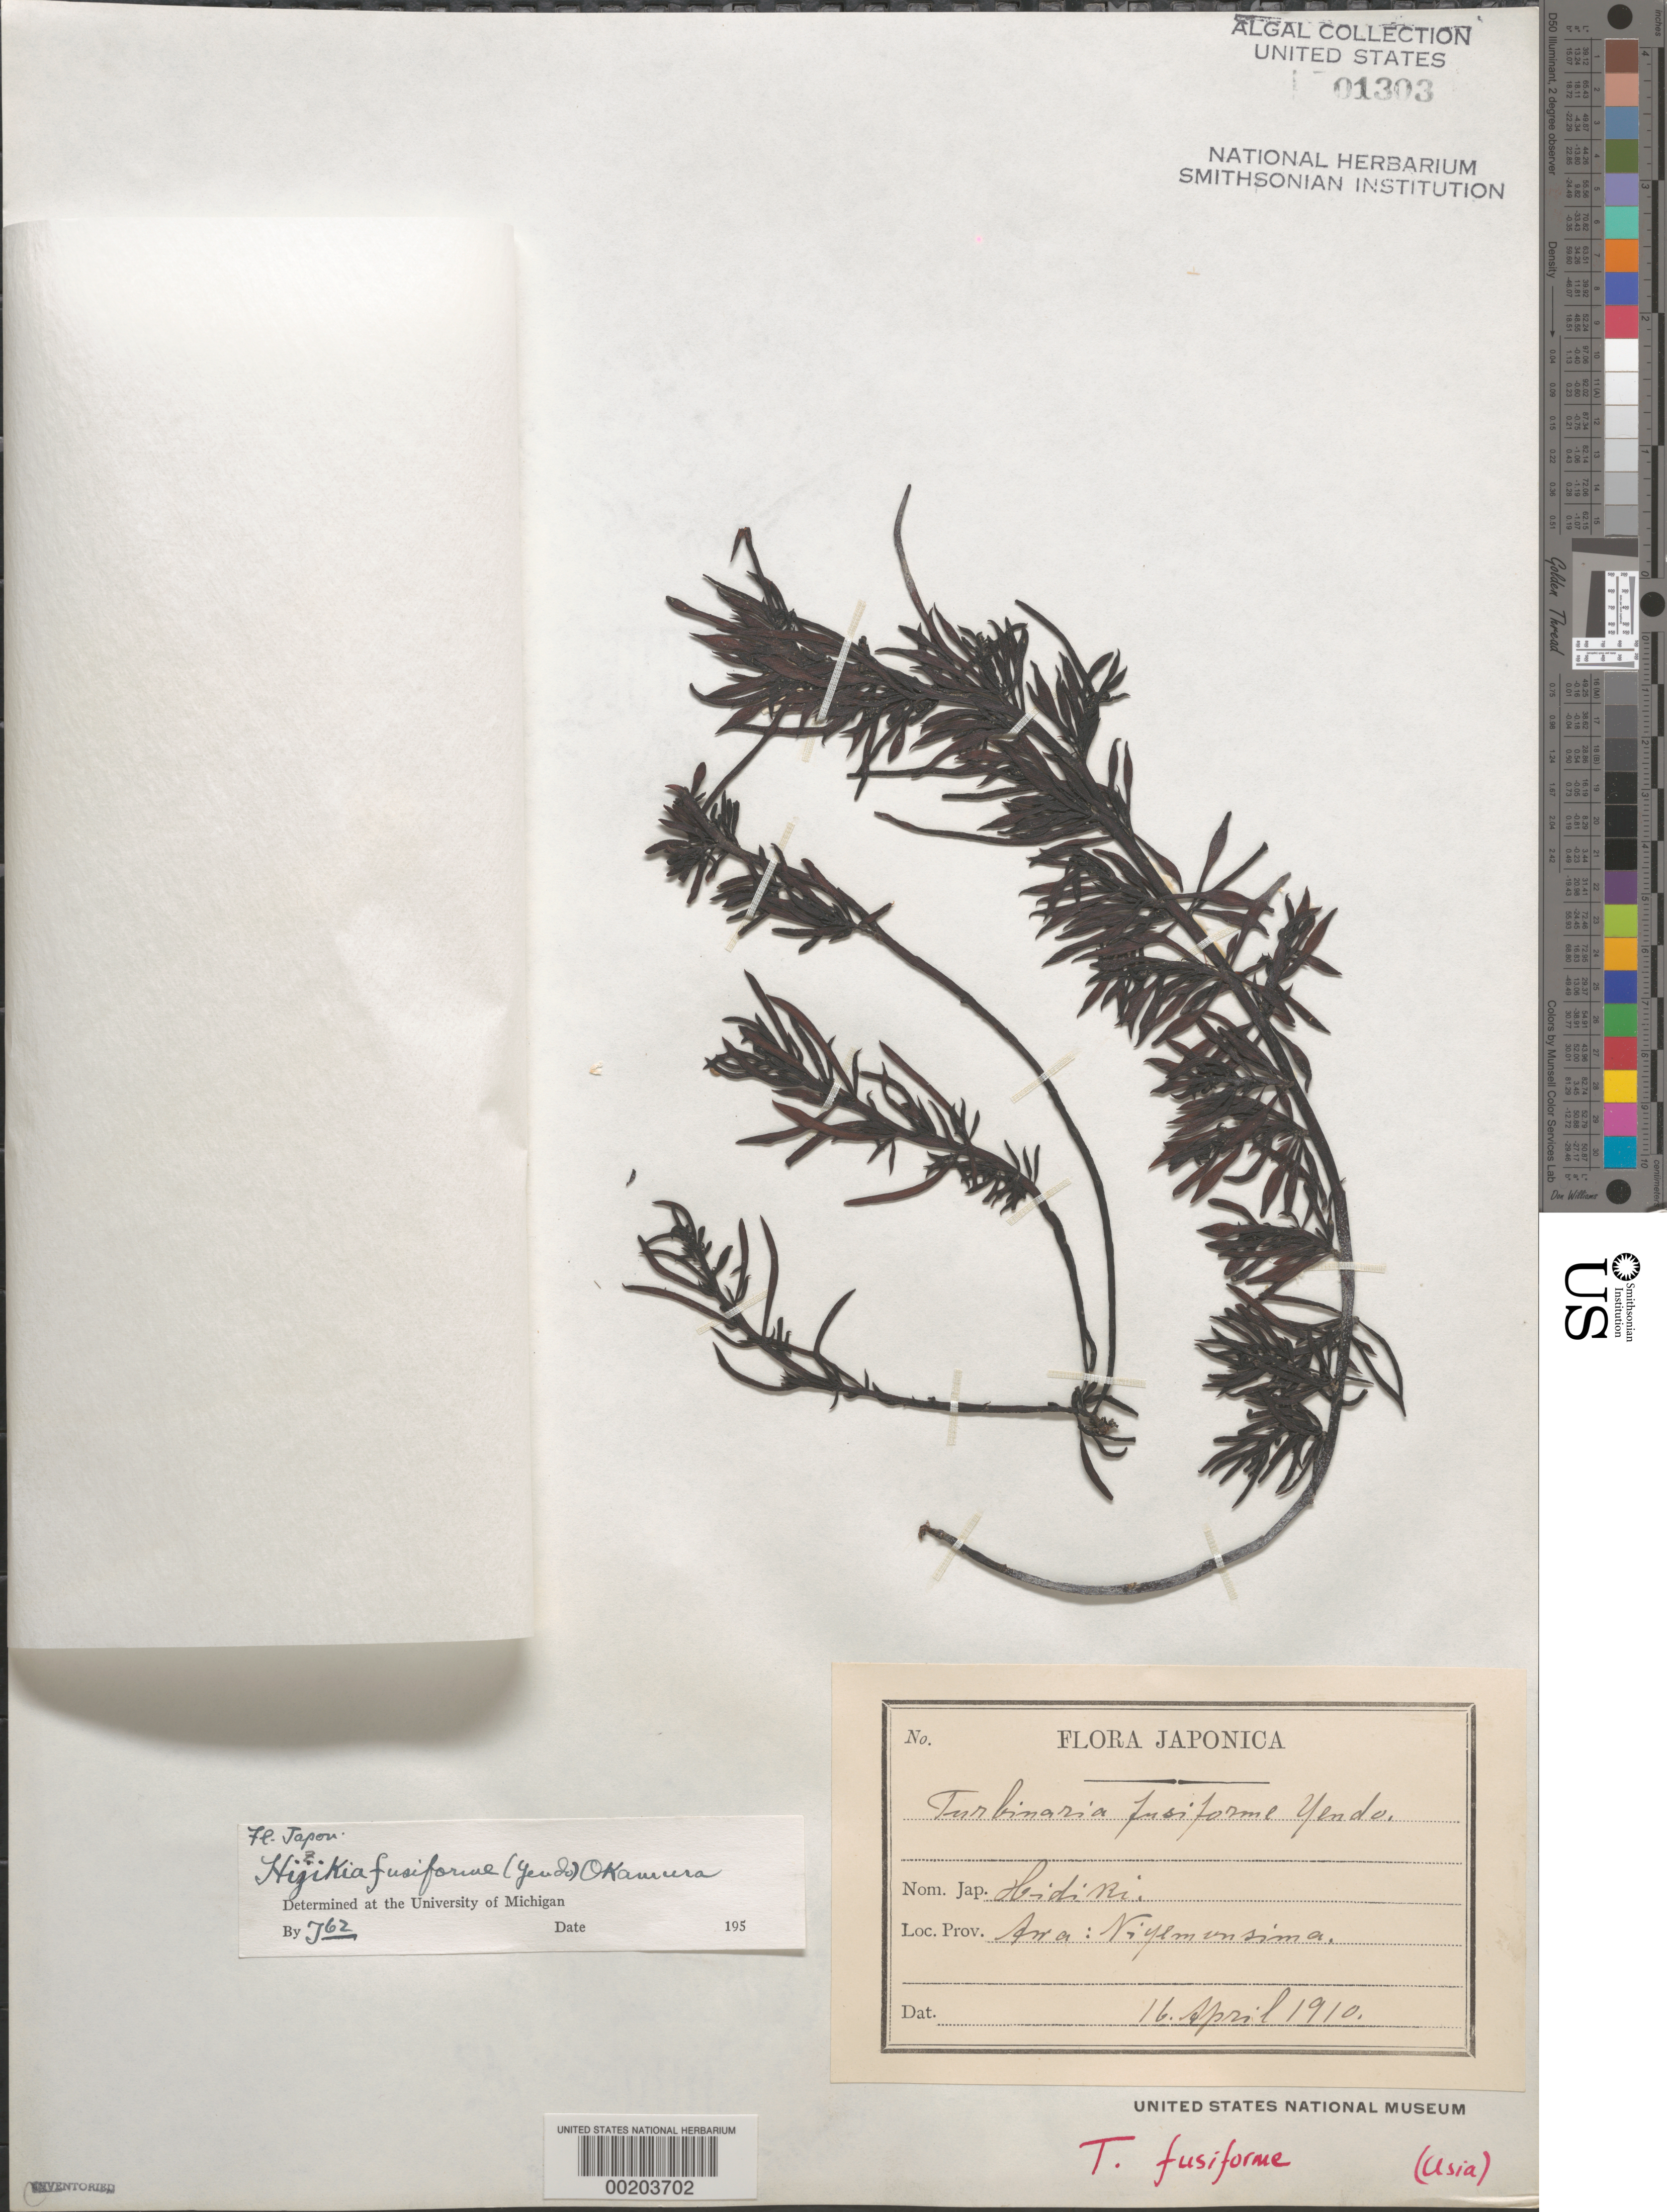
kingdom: Chromista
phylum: Ochrophyta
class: Phaeophyceae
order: Fucales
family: Sargassaceae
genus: Sargassum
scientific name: Sargassum fusiforme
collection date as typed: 16 Apr 1910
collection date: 1910-04-16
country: Japan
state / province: Tiba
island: Honshu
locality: Niyemonsima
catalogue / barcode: US 1303